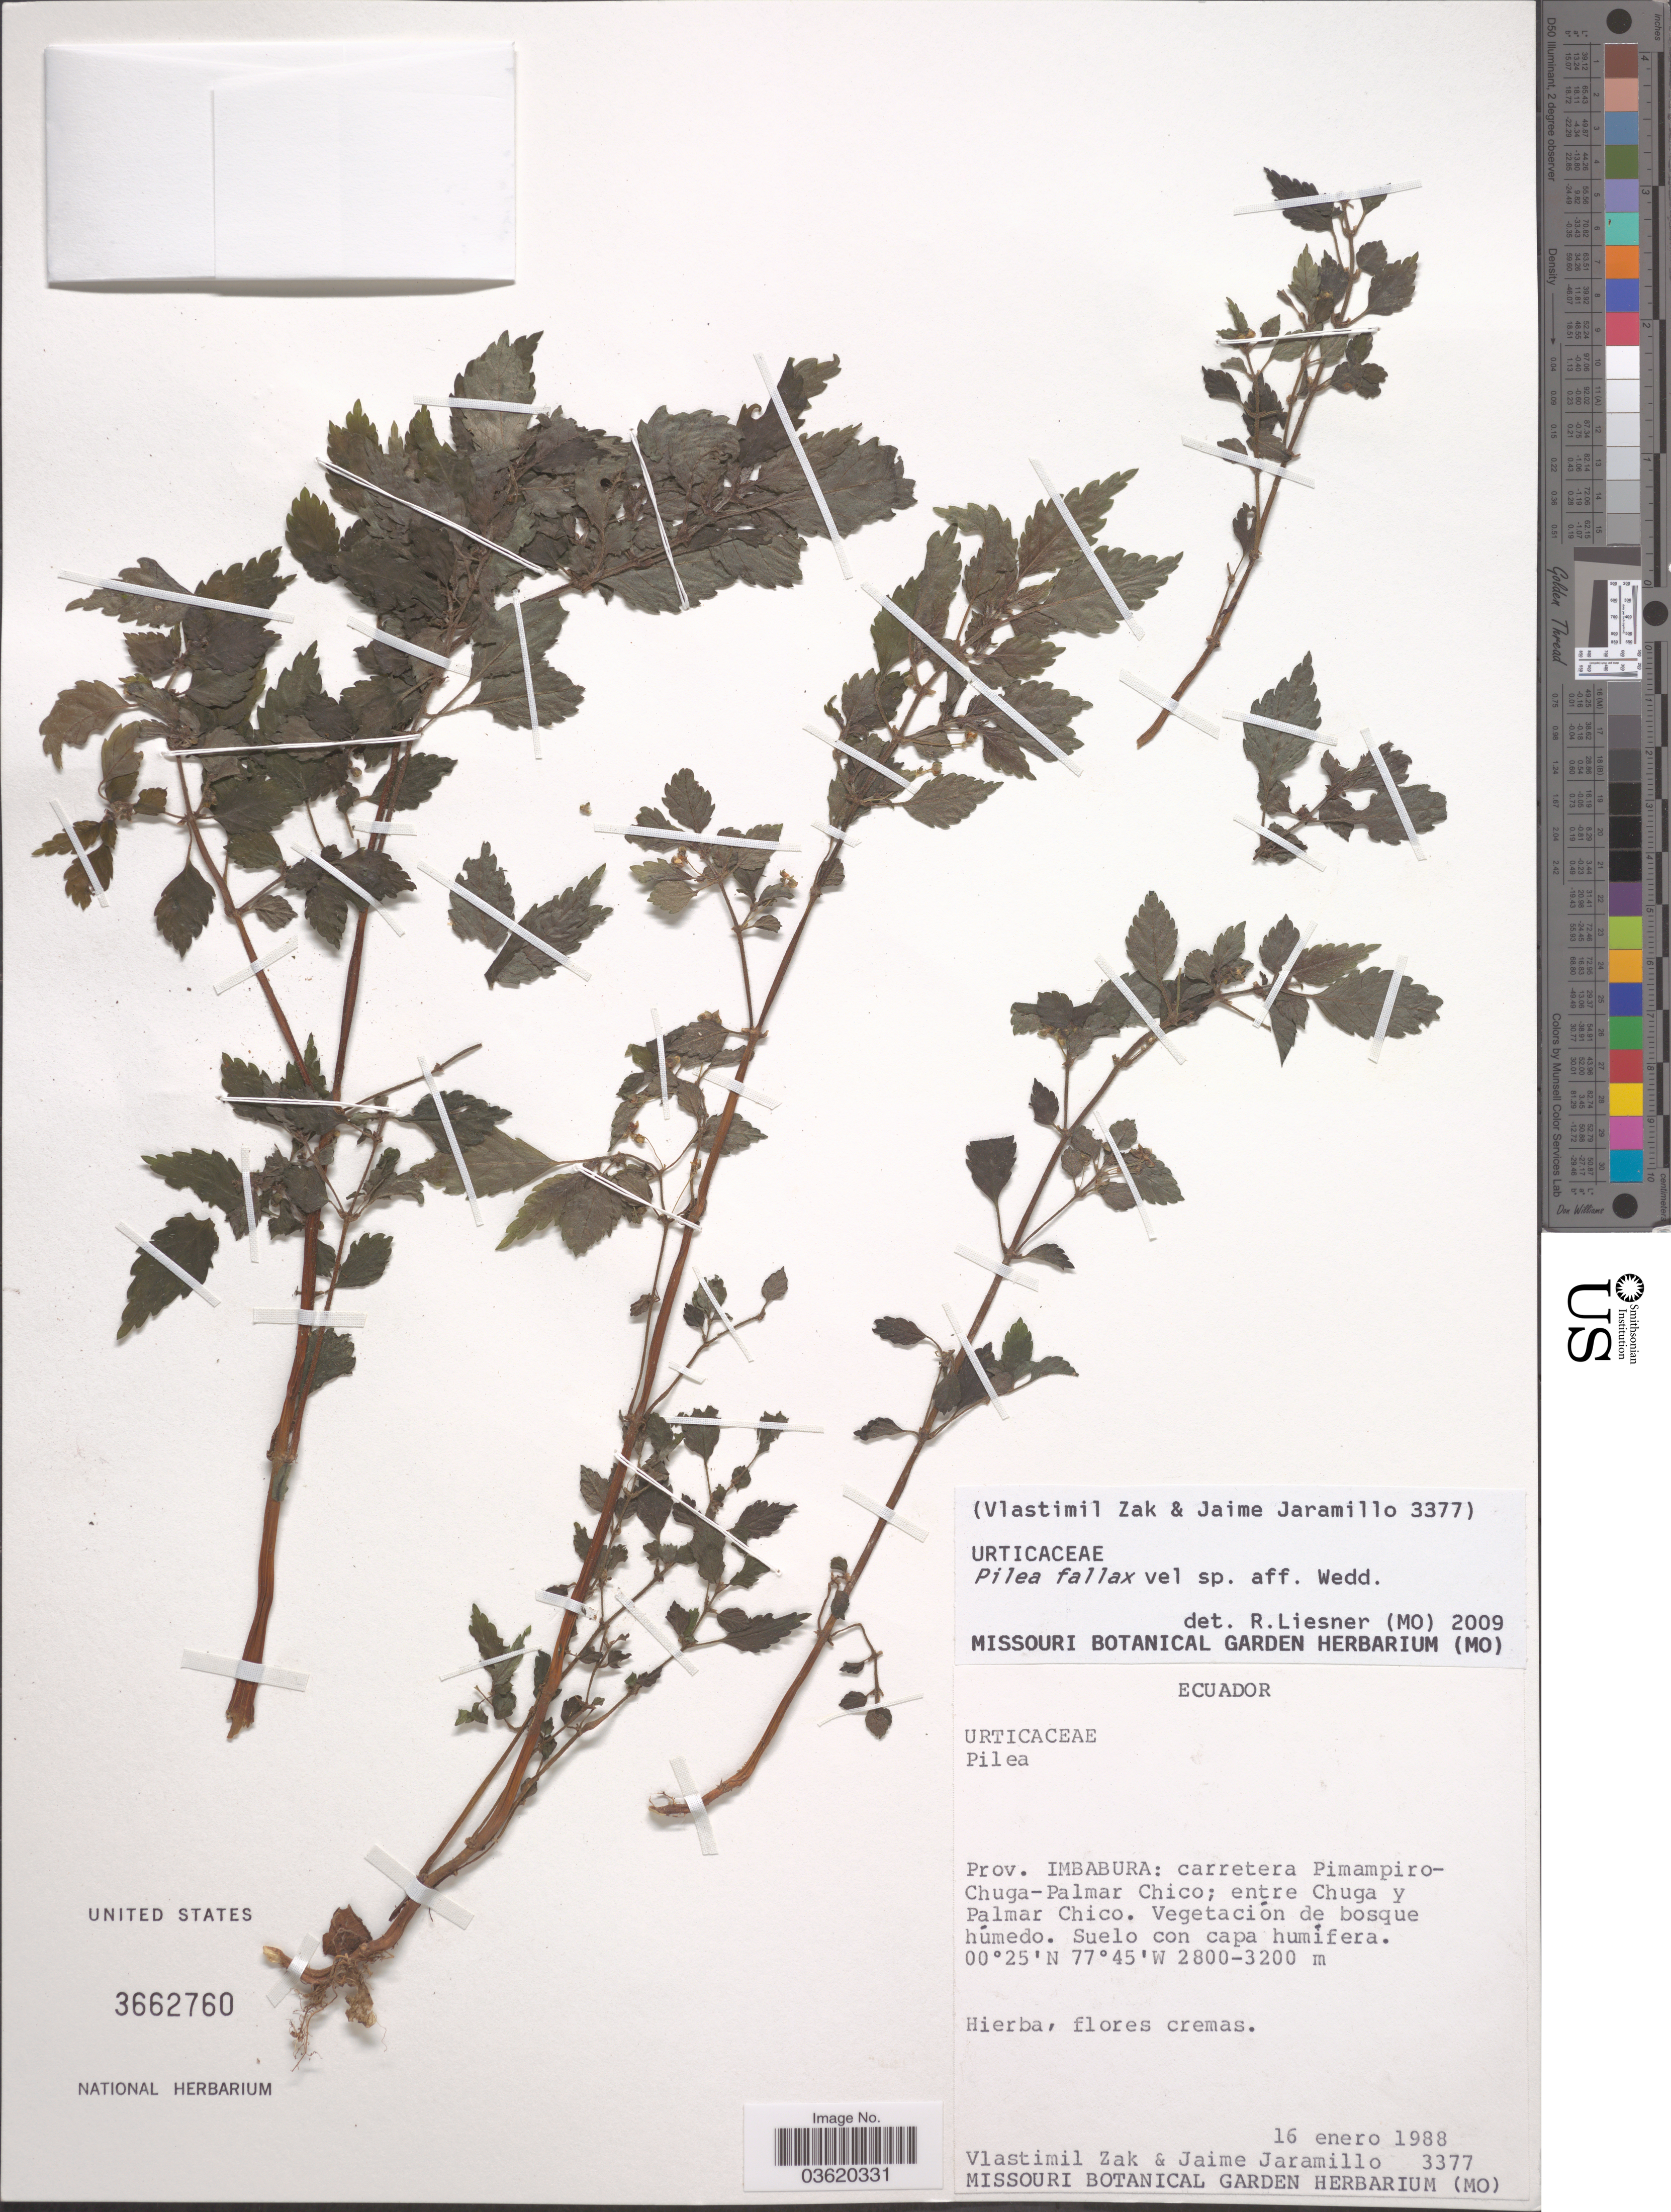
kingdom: Plantae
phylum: Tracheophyta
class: Magnoliopsida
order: Rosales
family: Urticaceae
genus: Pilea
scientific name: Pilea fallax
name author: Wedd.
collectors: V. Zak & J. Jaramillo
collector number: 3377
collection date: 1988-01-16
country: Ecuador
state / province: Imbabura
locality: Carretera Pimampiro-Chuga-Palmar Chico; entre Chuga y Palmar Chico.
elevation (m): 2800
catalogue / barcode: US 3662760